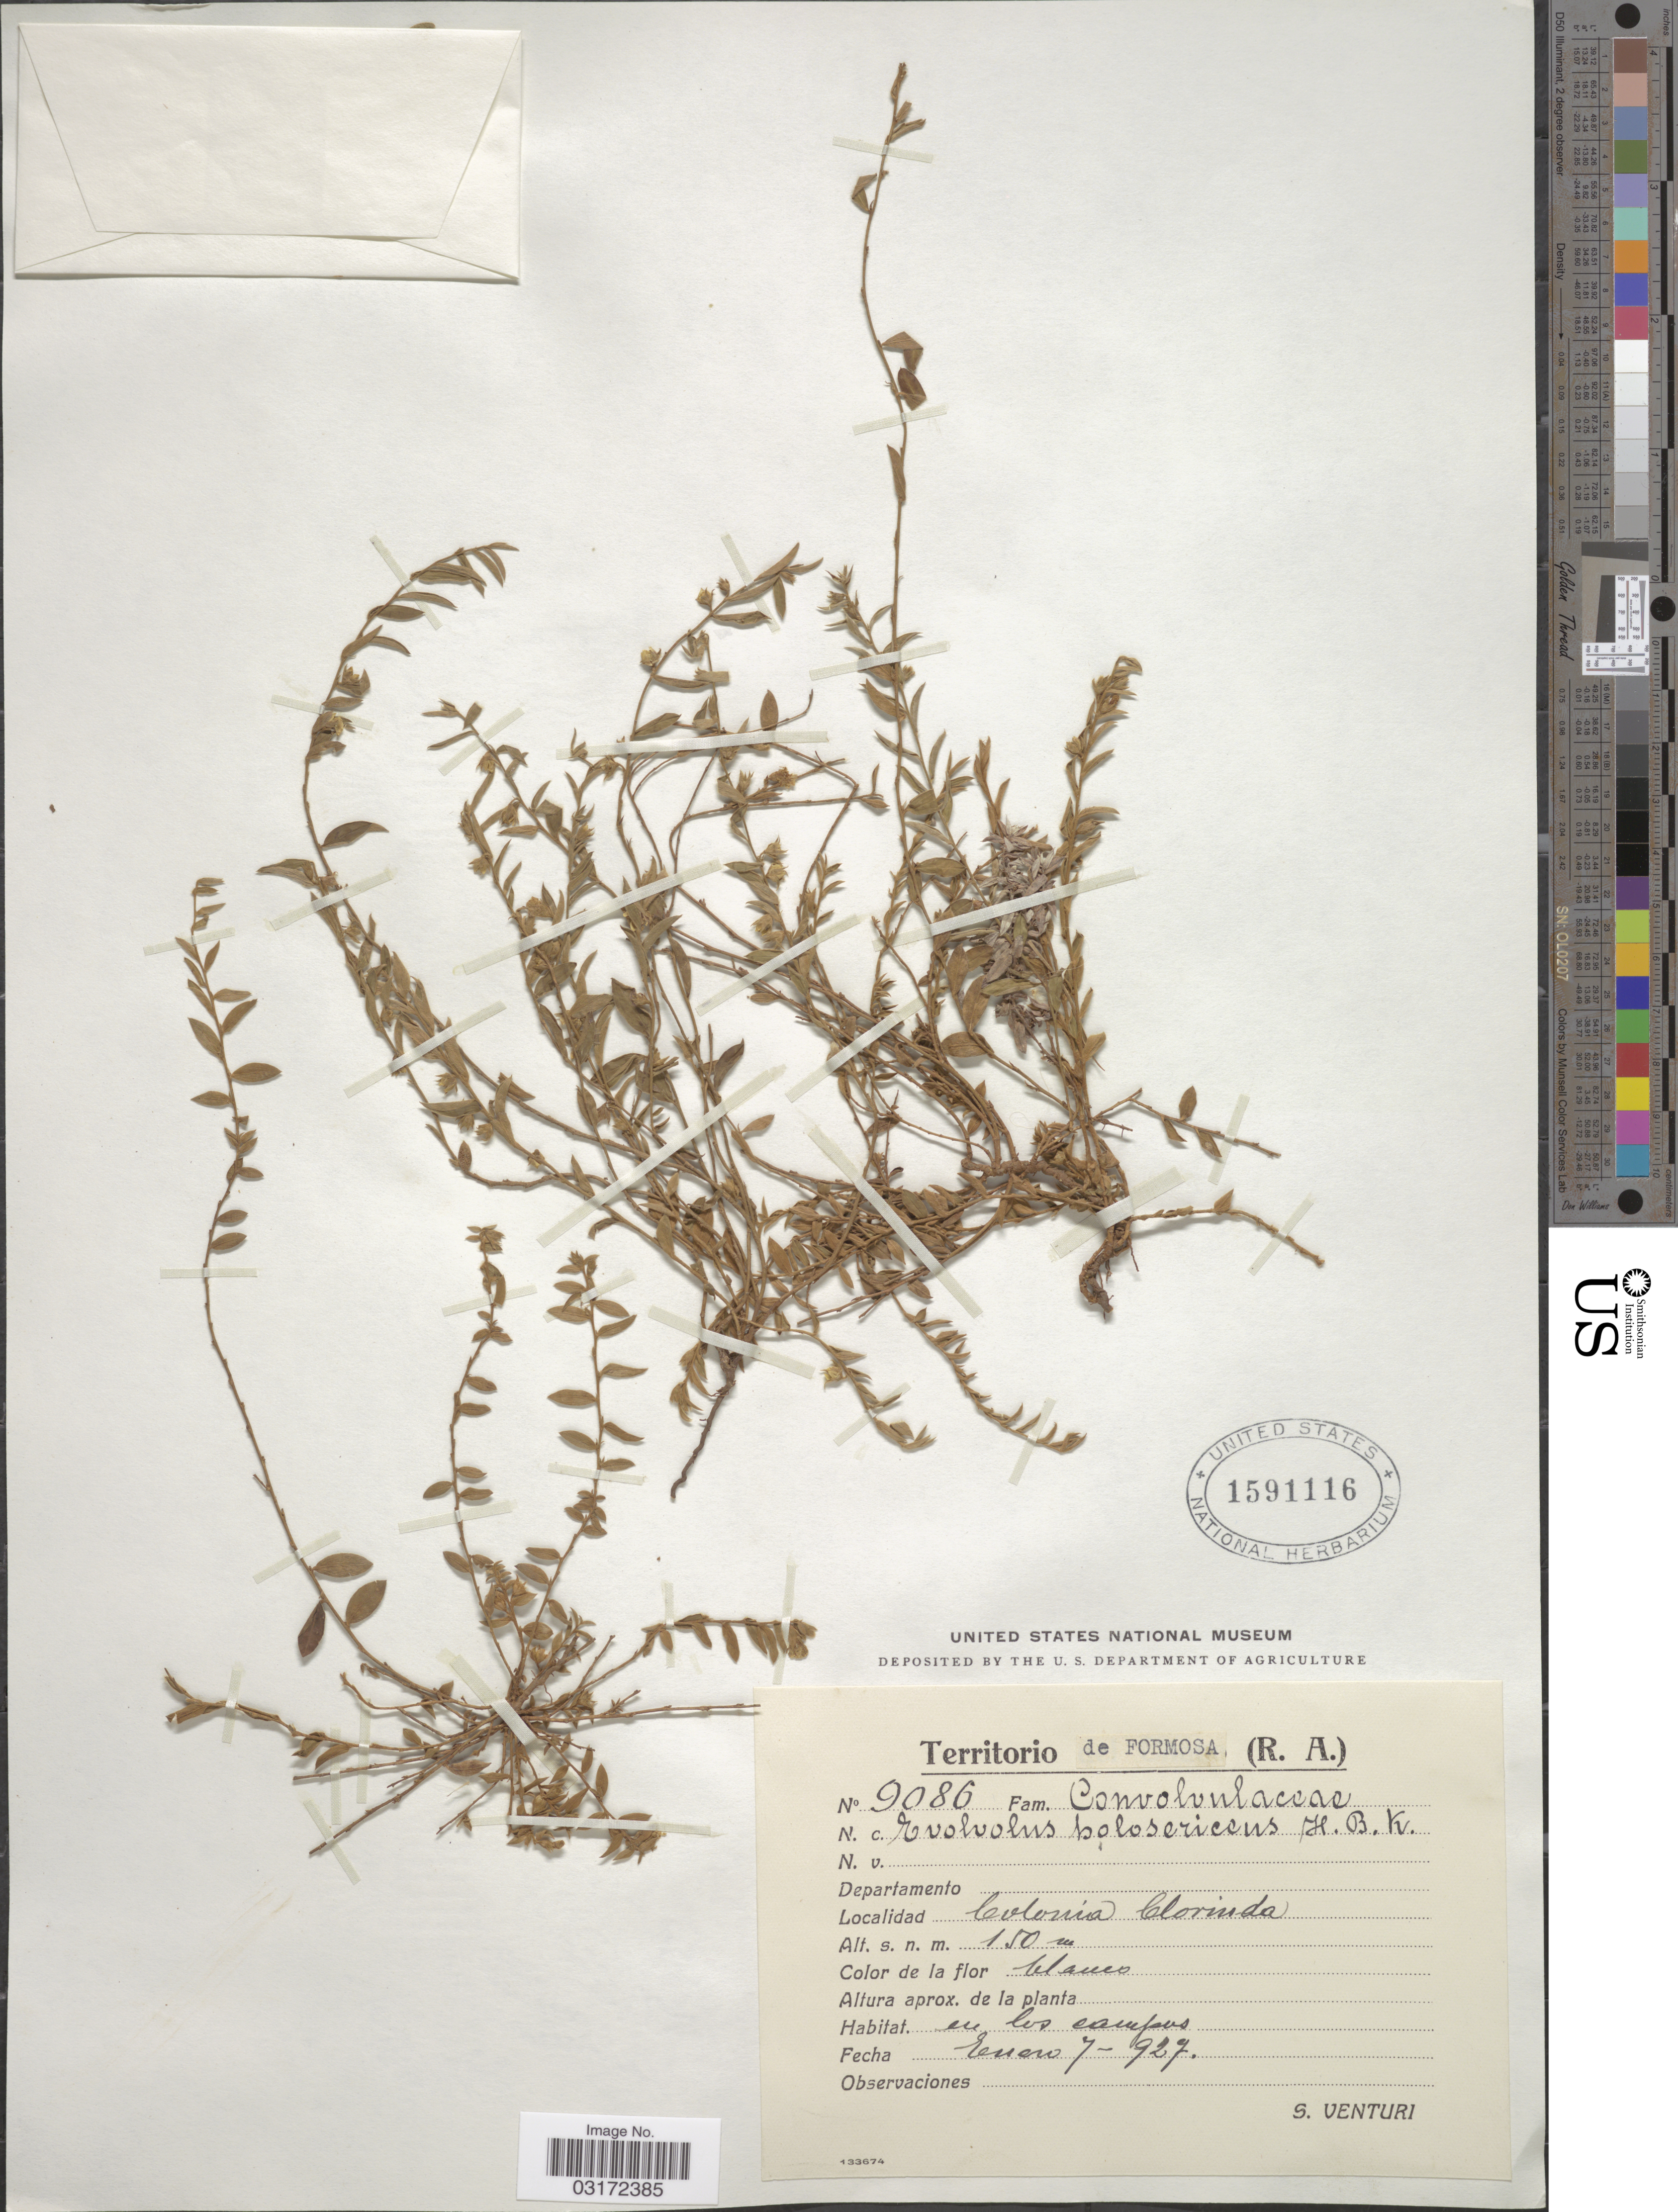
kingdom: Plantae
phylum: Tracheophyta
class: Magnoliopsida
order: Solanales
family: Convolvulaceae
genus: Evolvulus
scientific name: Evolvulus sericeus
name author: Sw.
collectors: S. Venturi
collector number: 9086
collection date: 1927-01-07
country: Argentina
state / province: Formosa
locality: Territorio de Formosa. Colonia Clorinda.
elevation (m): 150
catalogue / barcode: US 1591116